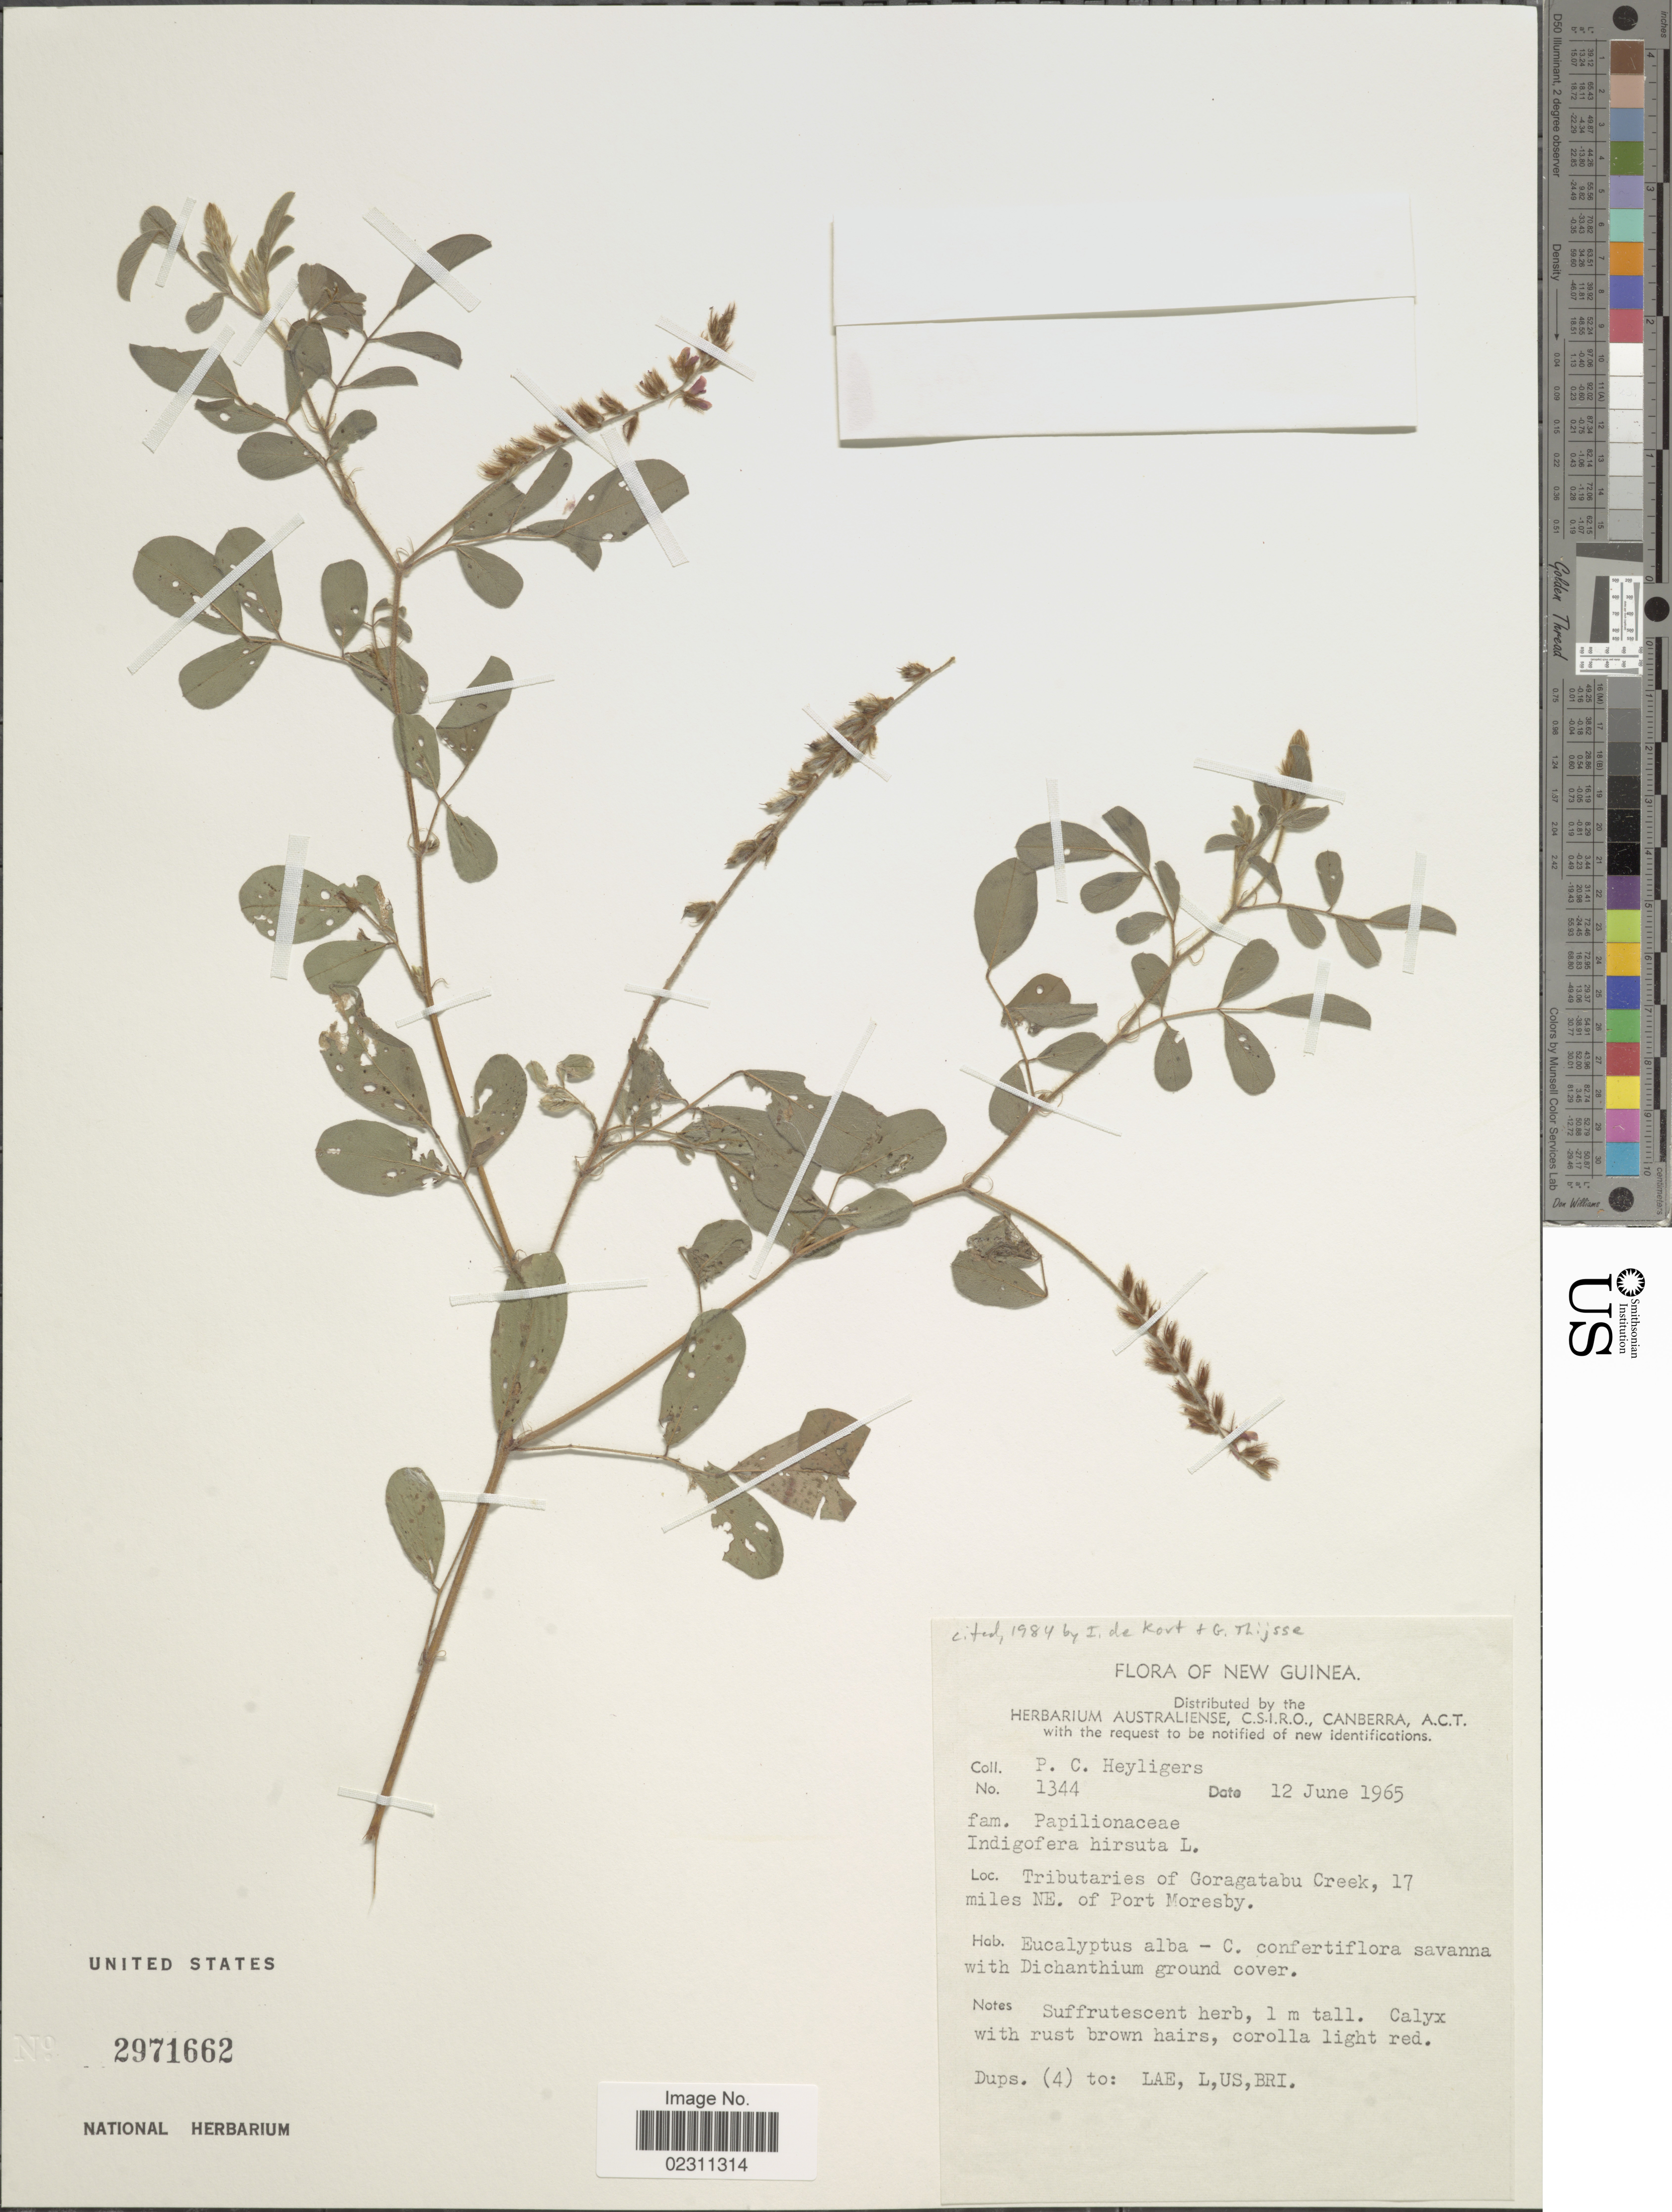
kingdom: Plantae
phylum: Tracheophyta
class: Magnoliopsida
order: Fabales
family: Fabaceae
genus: Indigofera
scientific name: Indigofera hirsuta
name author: L.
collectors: P. Heyligers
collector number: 1344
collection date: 1965-06-12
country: Papua New Guinea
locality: New Guinea. Tributaries of Goragatabu Creek, 17 miles NE. of Port Moresby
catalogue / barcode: US 2971662